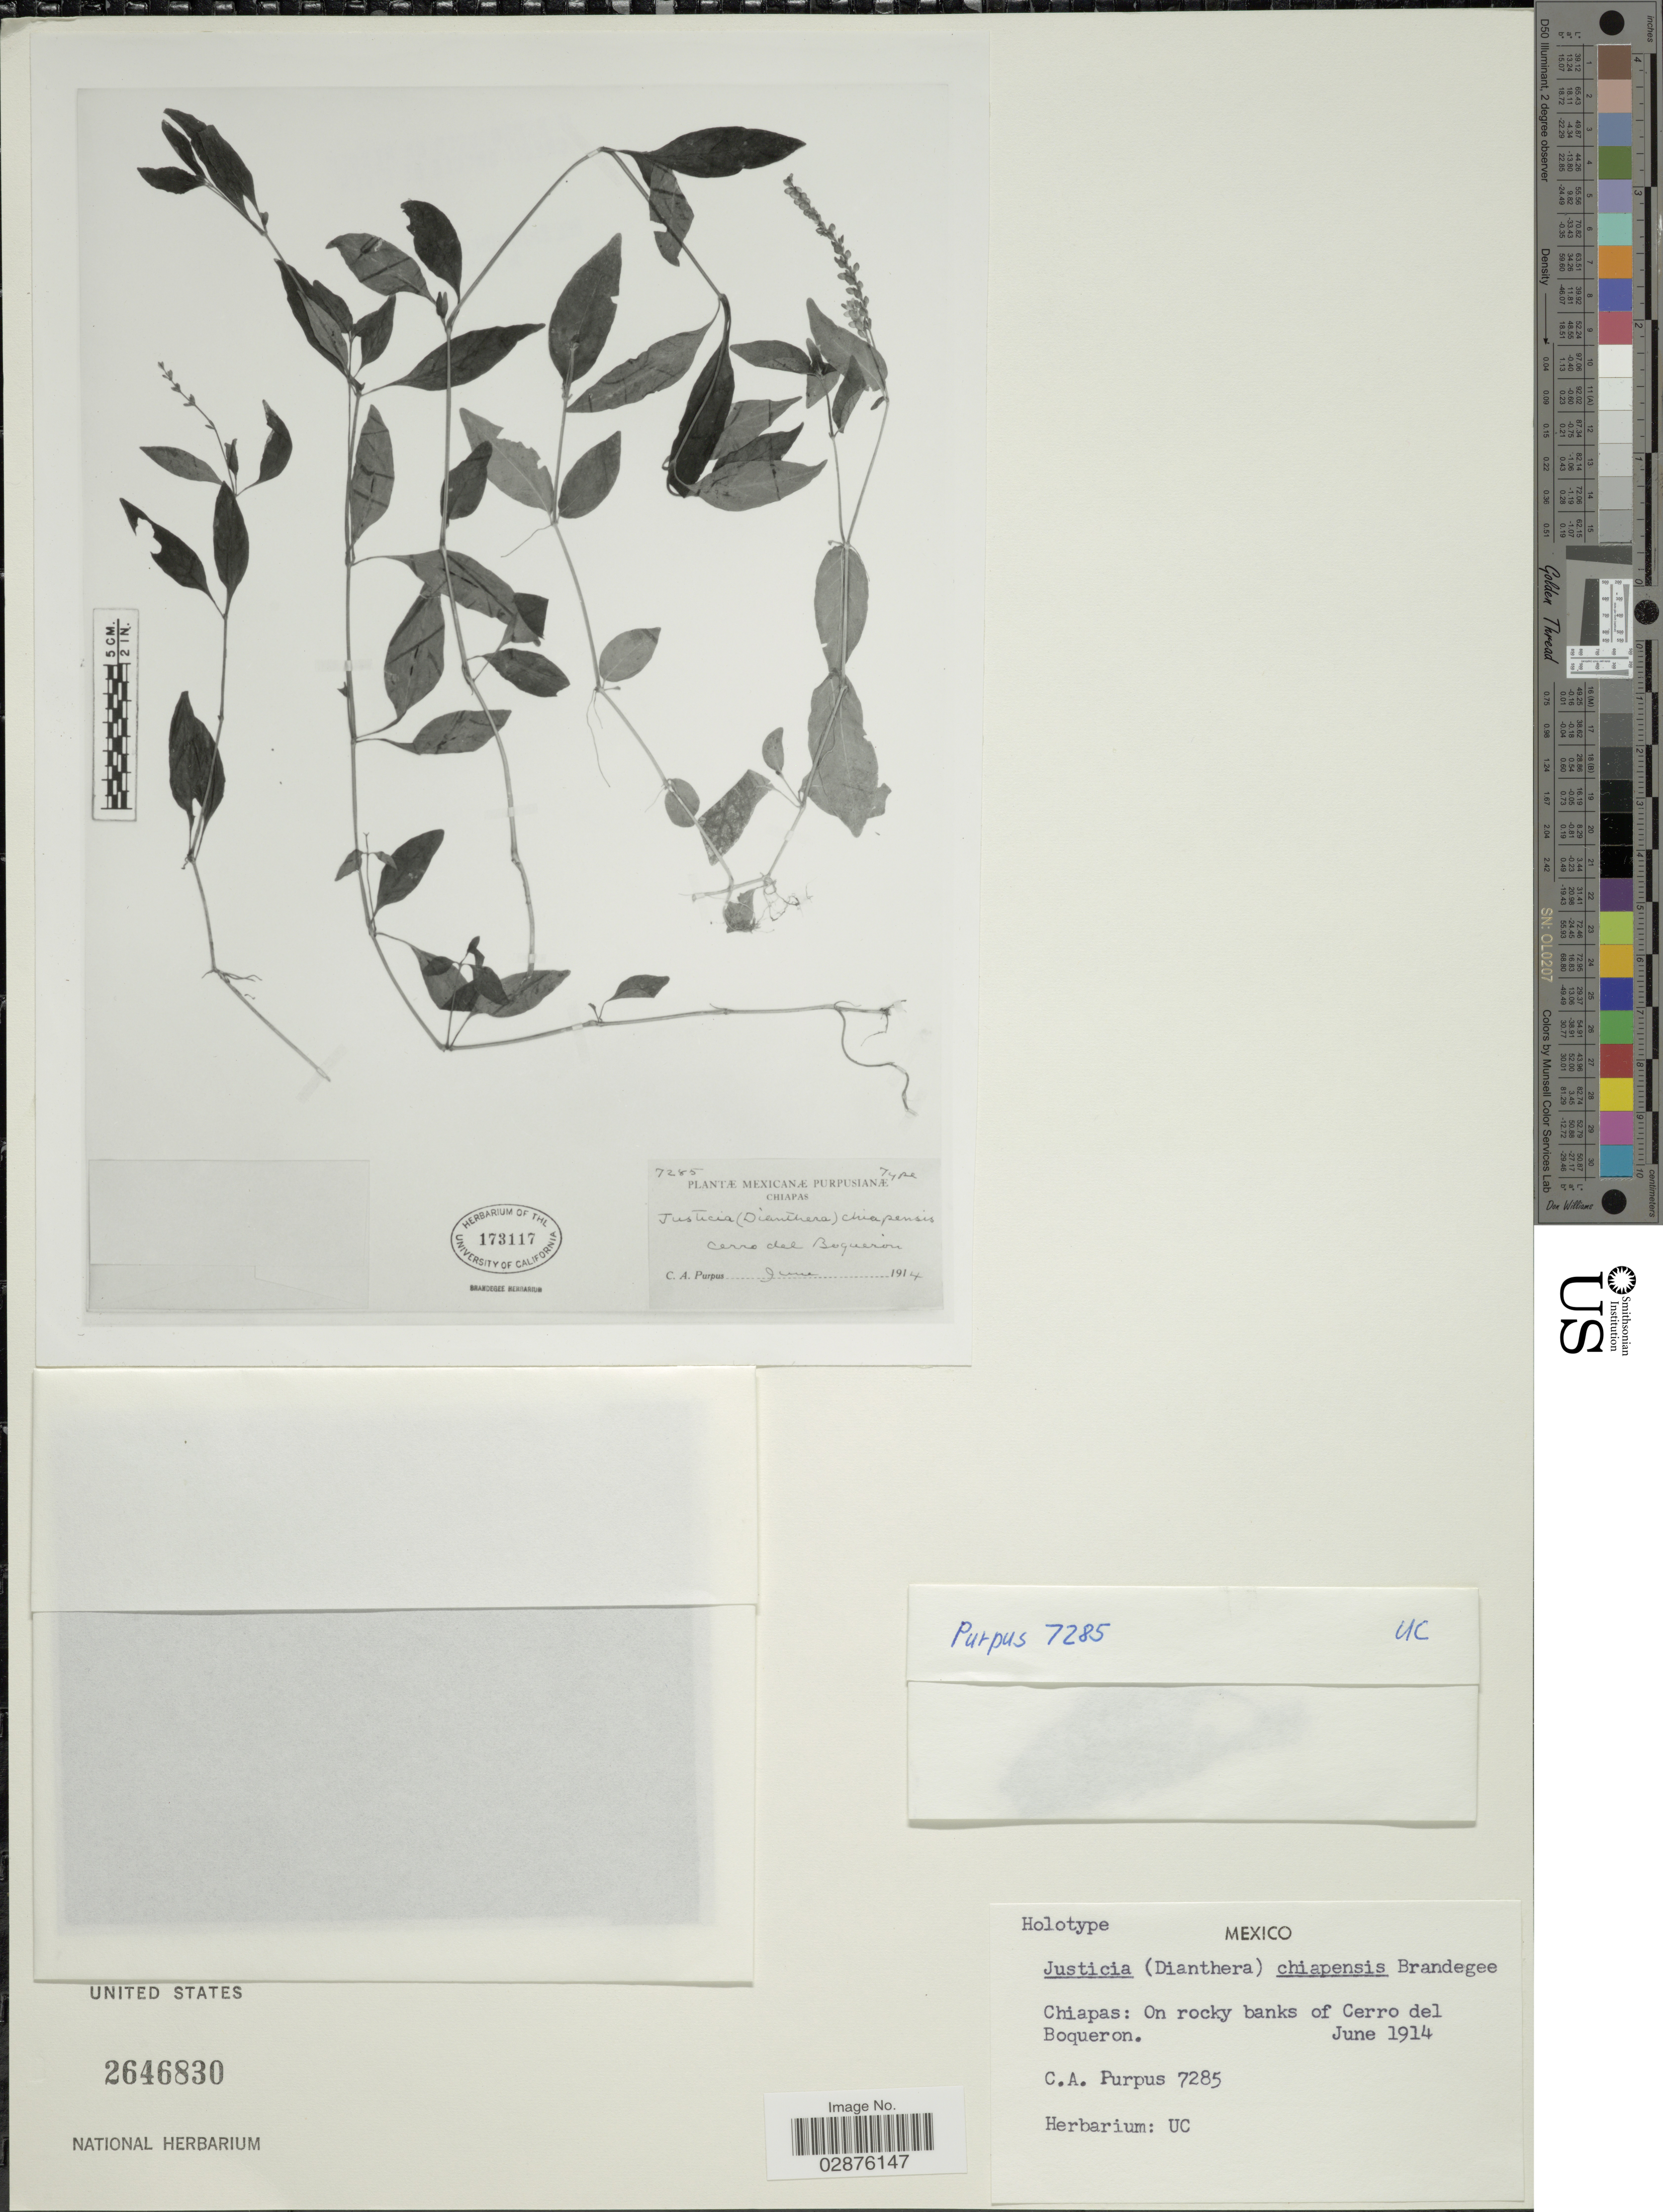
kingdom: Plantae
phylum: Tracheophyta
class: Magnoliopsida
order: Lamiales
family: Acanthaceae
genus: Justicia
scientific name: Justicia chiapensis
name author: Brandegee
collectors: C. A. Purpus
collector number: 7285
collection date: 1914-06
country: Mexico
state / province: Chiapas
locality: On rocky banks of Cerro del Boqueron.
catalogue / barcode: US 2646830